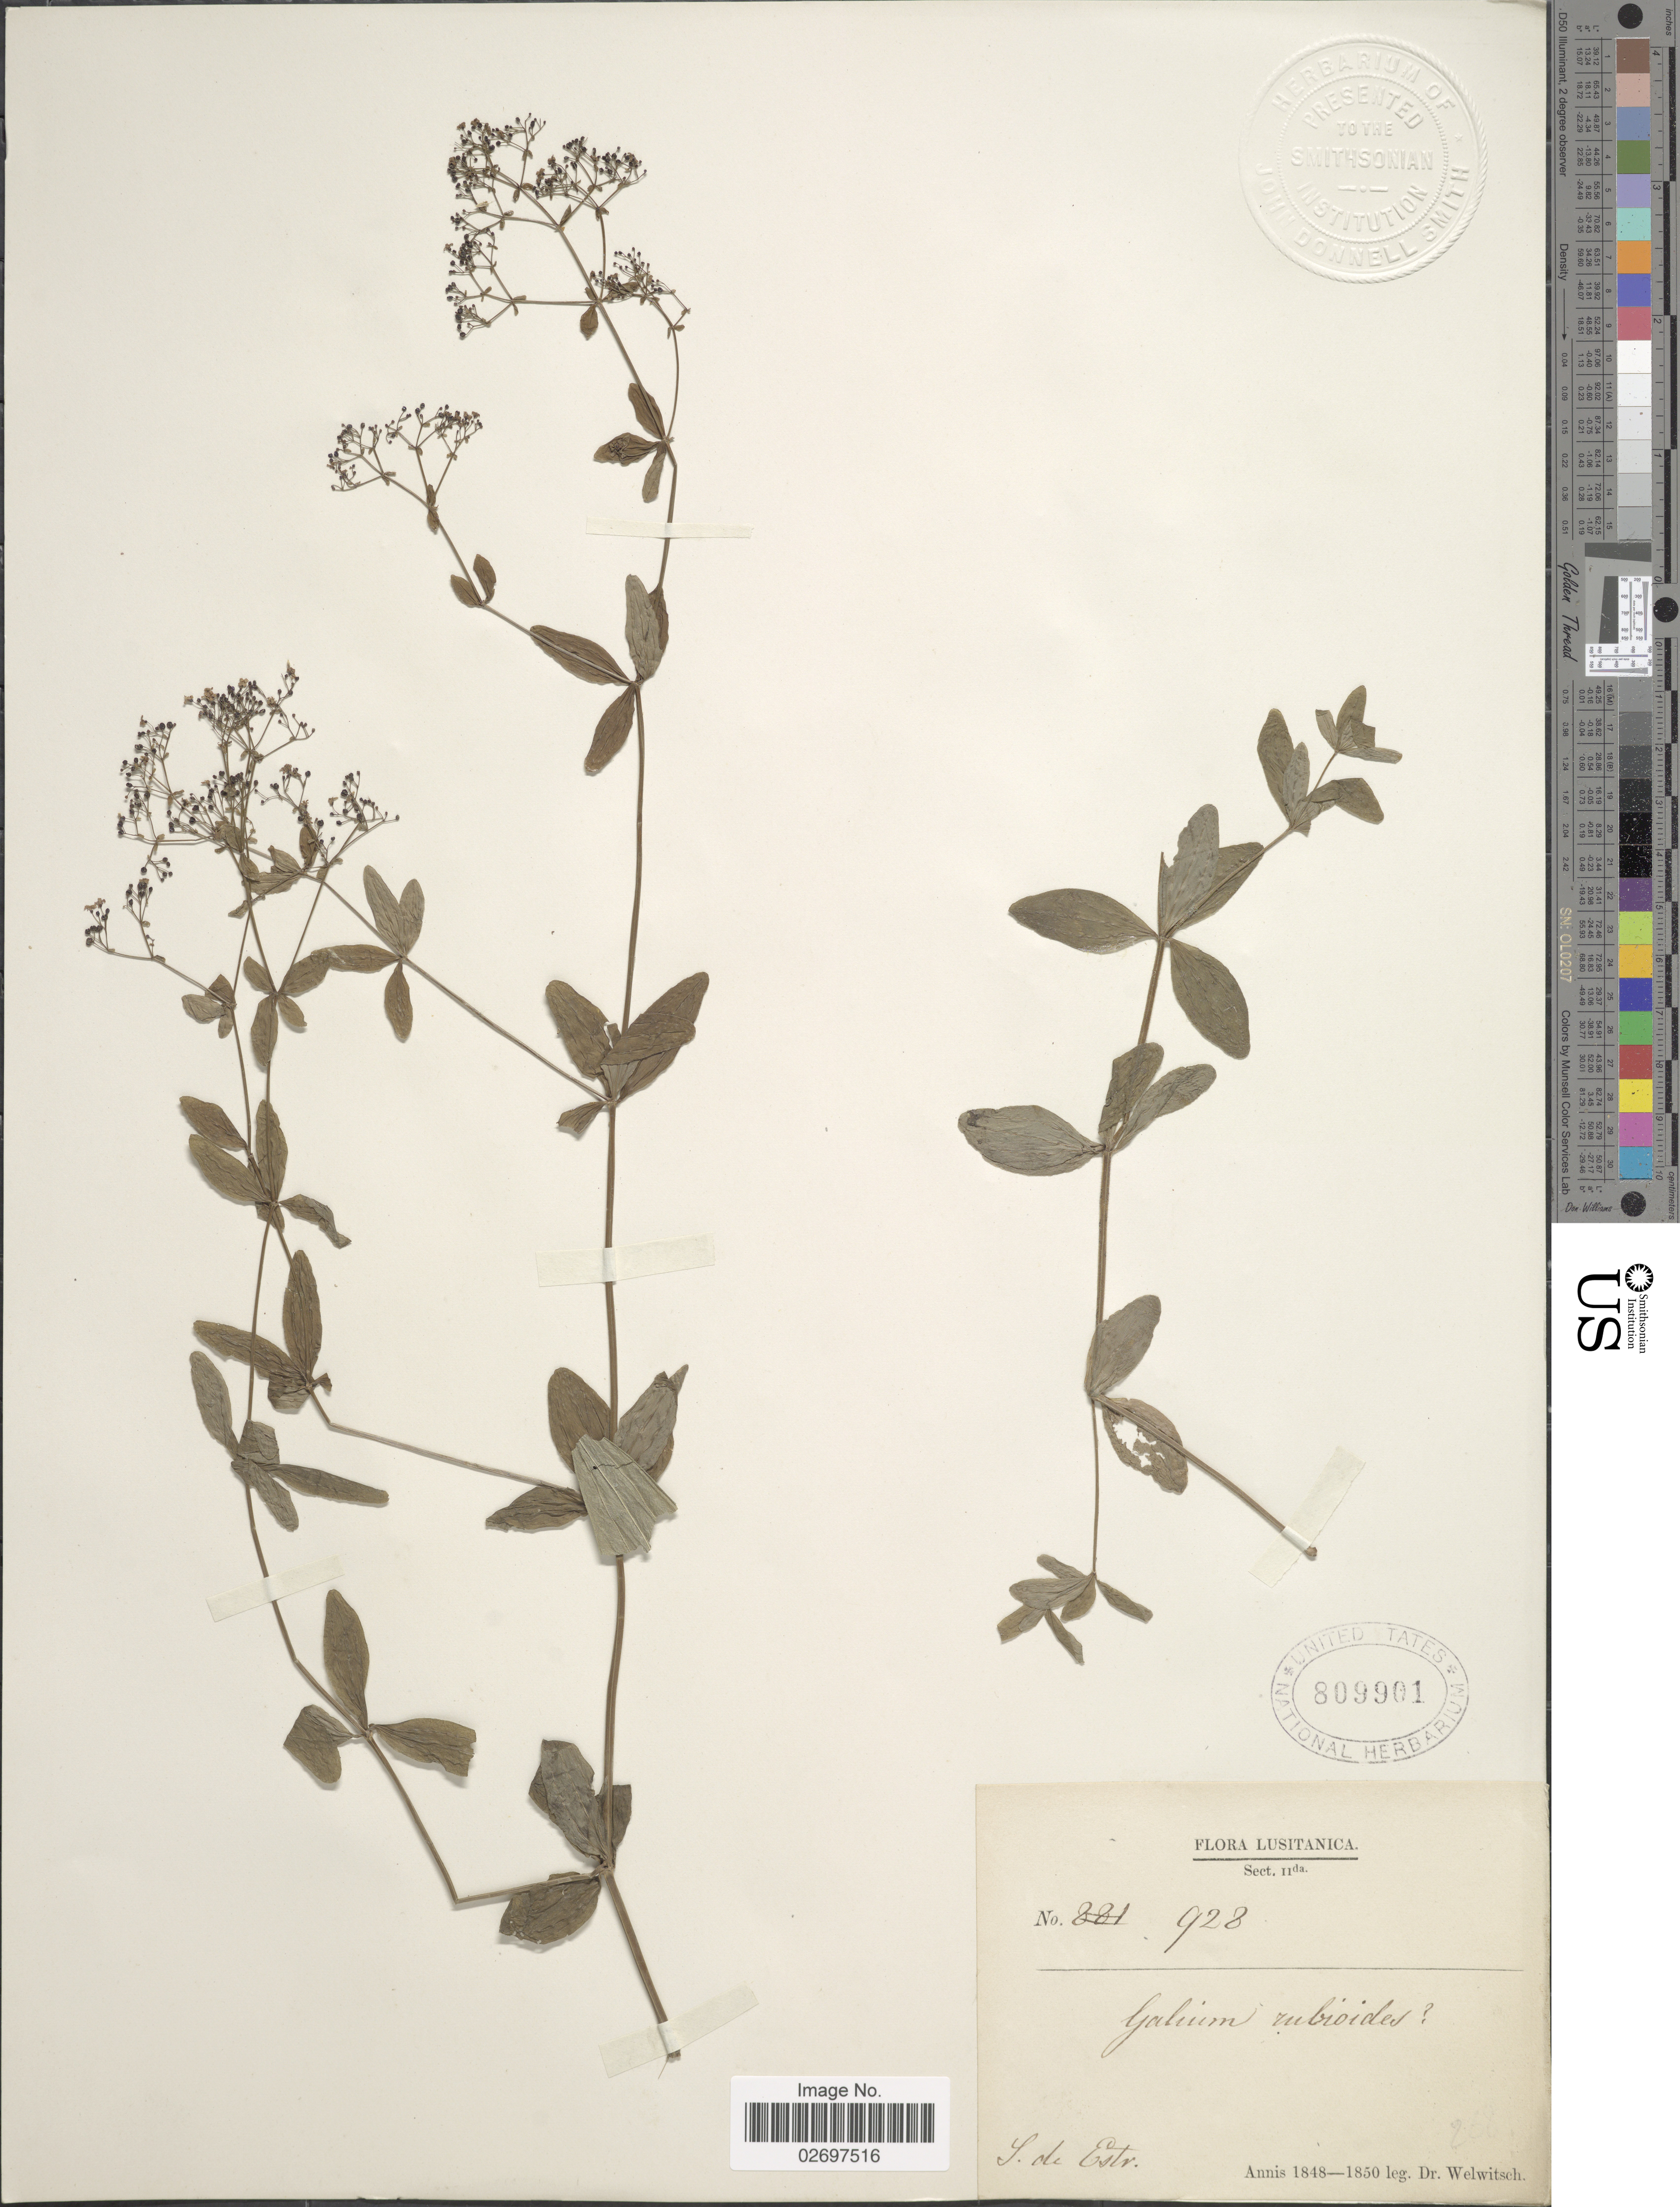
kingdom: Plantae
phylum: Tracheophyta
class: Magnoliopsida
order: Gentianales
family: Rubiaceae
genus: Galium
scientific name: Galium rubioides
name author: L.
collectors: -. Welwitsch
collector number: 928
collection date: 1848/1850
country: Portugal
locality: Lusitanica. Sect. IIda. S. de Estr.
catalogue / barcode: US 809901